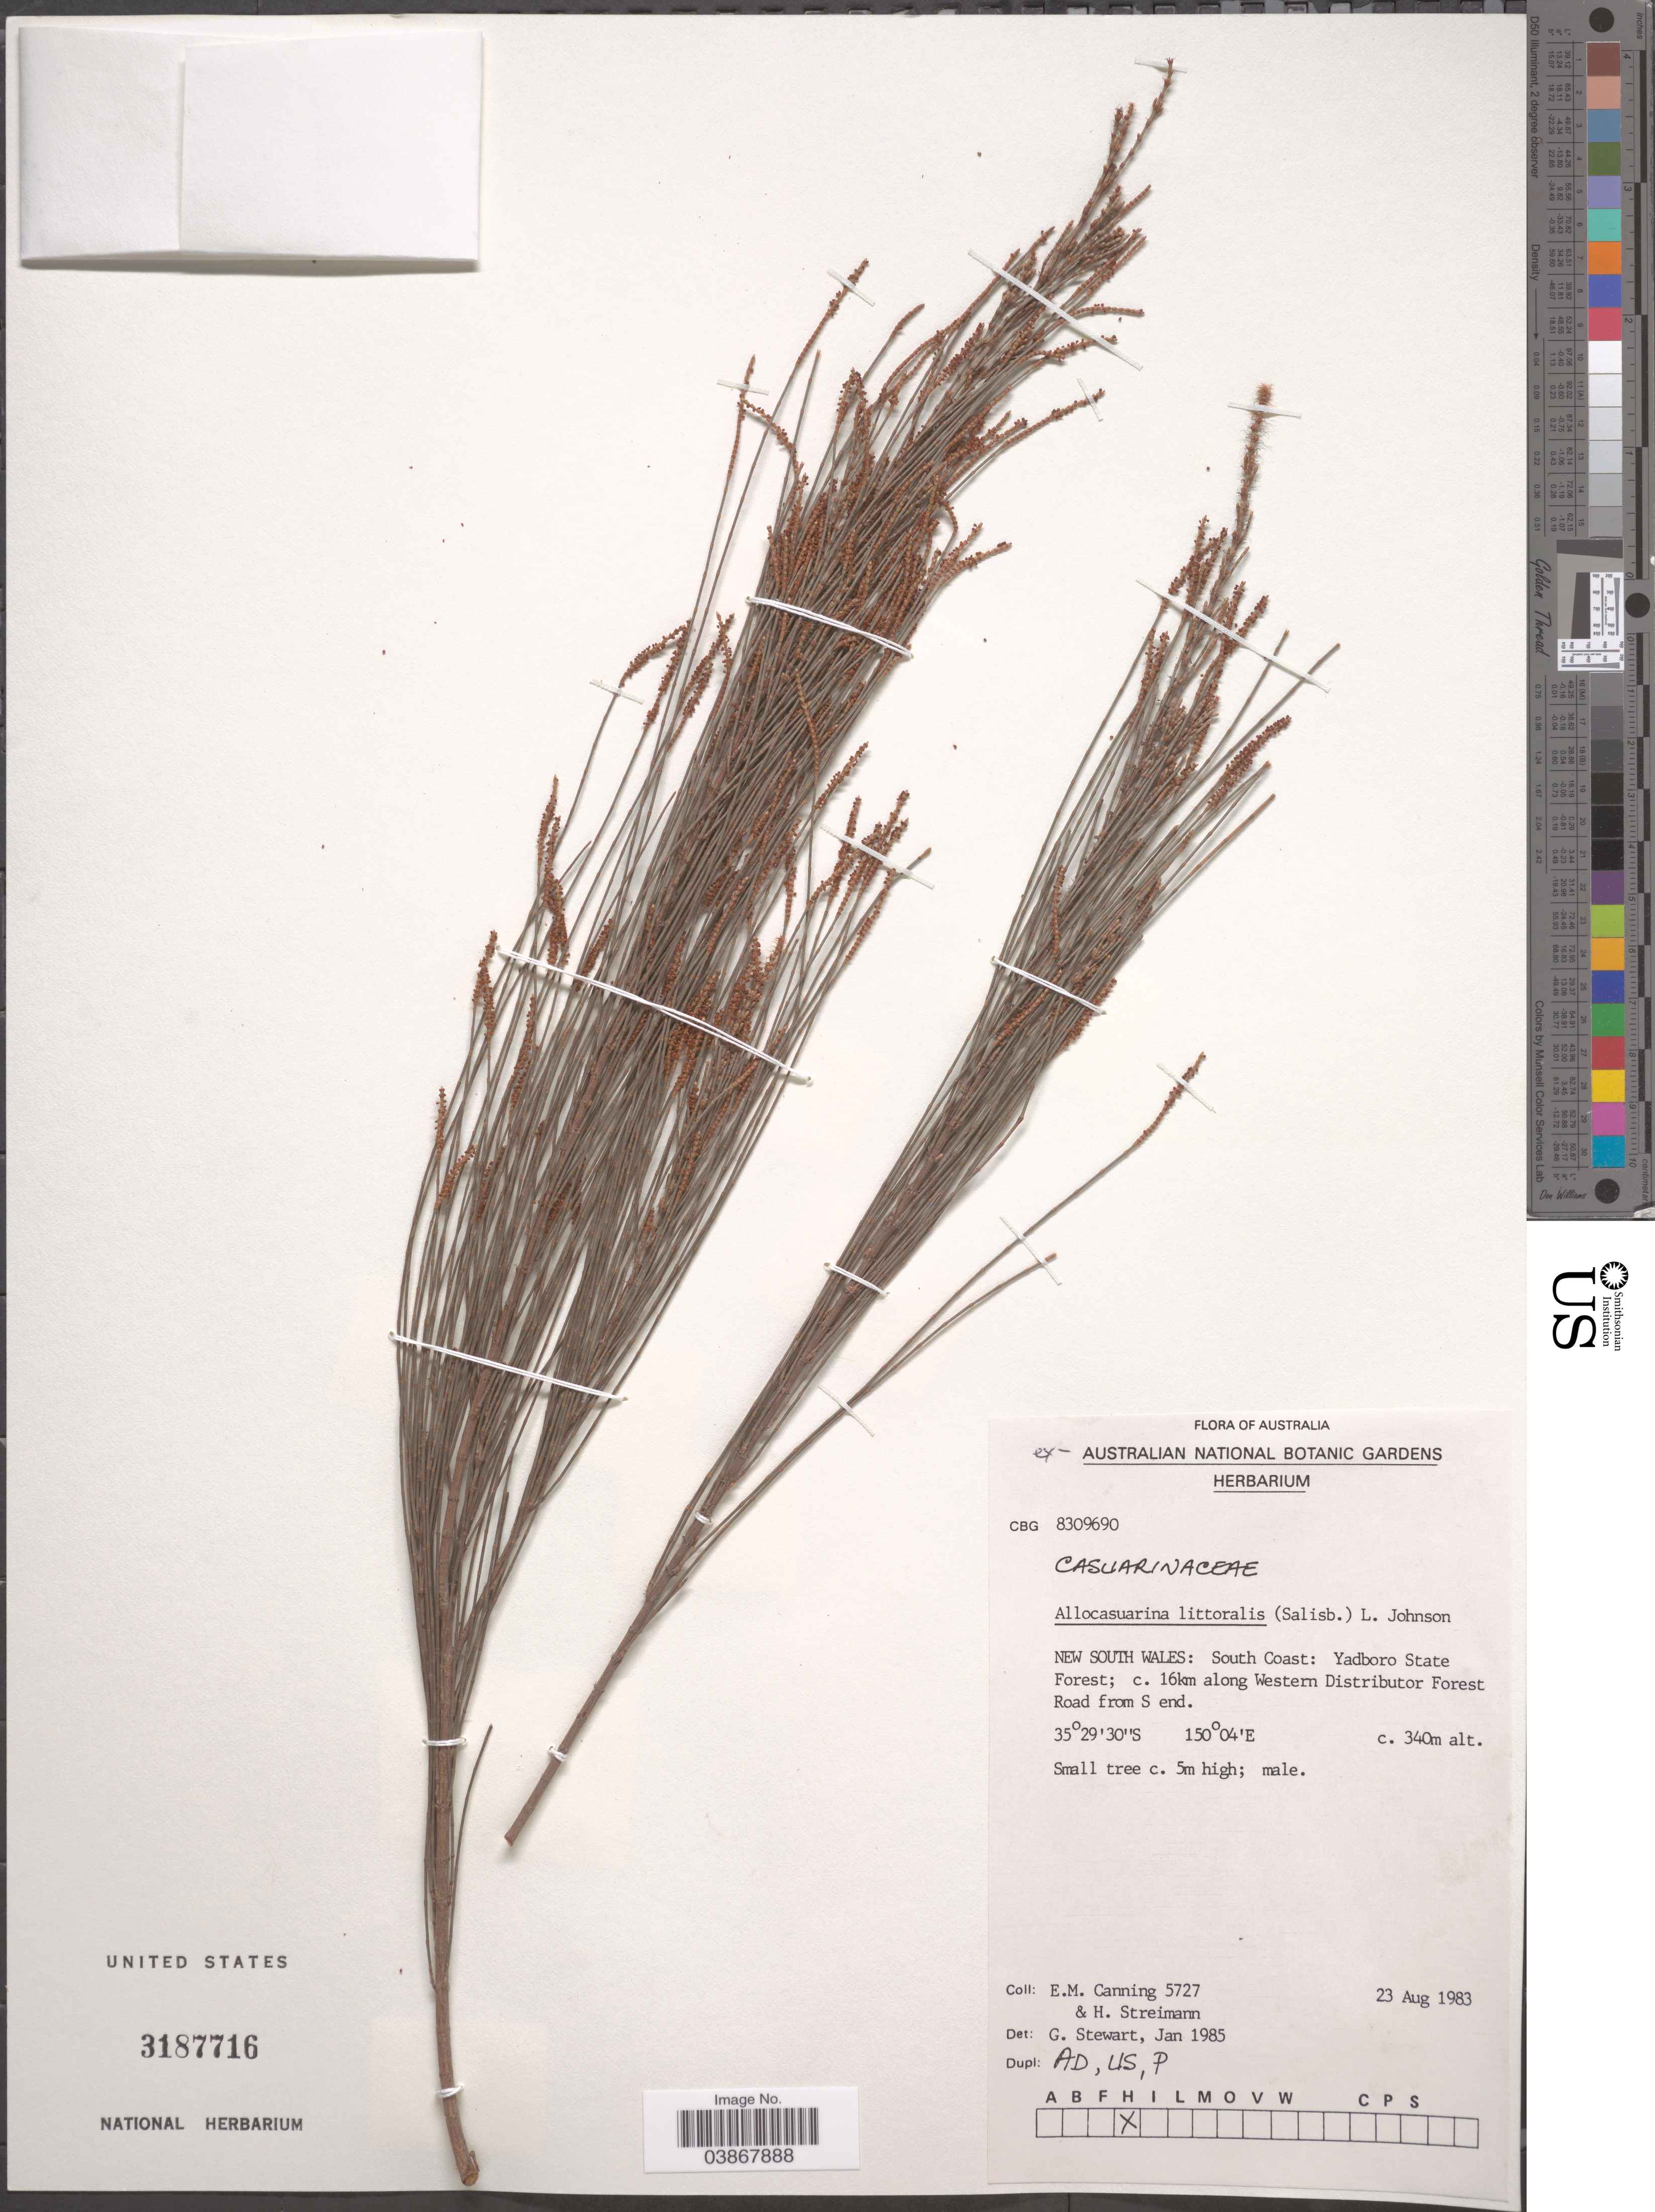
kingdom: Plantae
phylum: Tracheophyta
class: Magnoliopsida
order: Fagales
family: Casuarinaceae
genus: Casuarina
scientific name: Casuarina littoralis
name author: Salisb.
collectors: E. Canning & H. Streimann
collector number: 5727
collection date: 1983-08-23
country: Australia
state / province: New South Wales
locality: South Coast: Yadboro State Forest; c. 16km along Western Distributor Forest Road from S end.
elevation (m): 340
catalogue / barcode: US 3187716